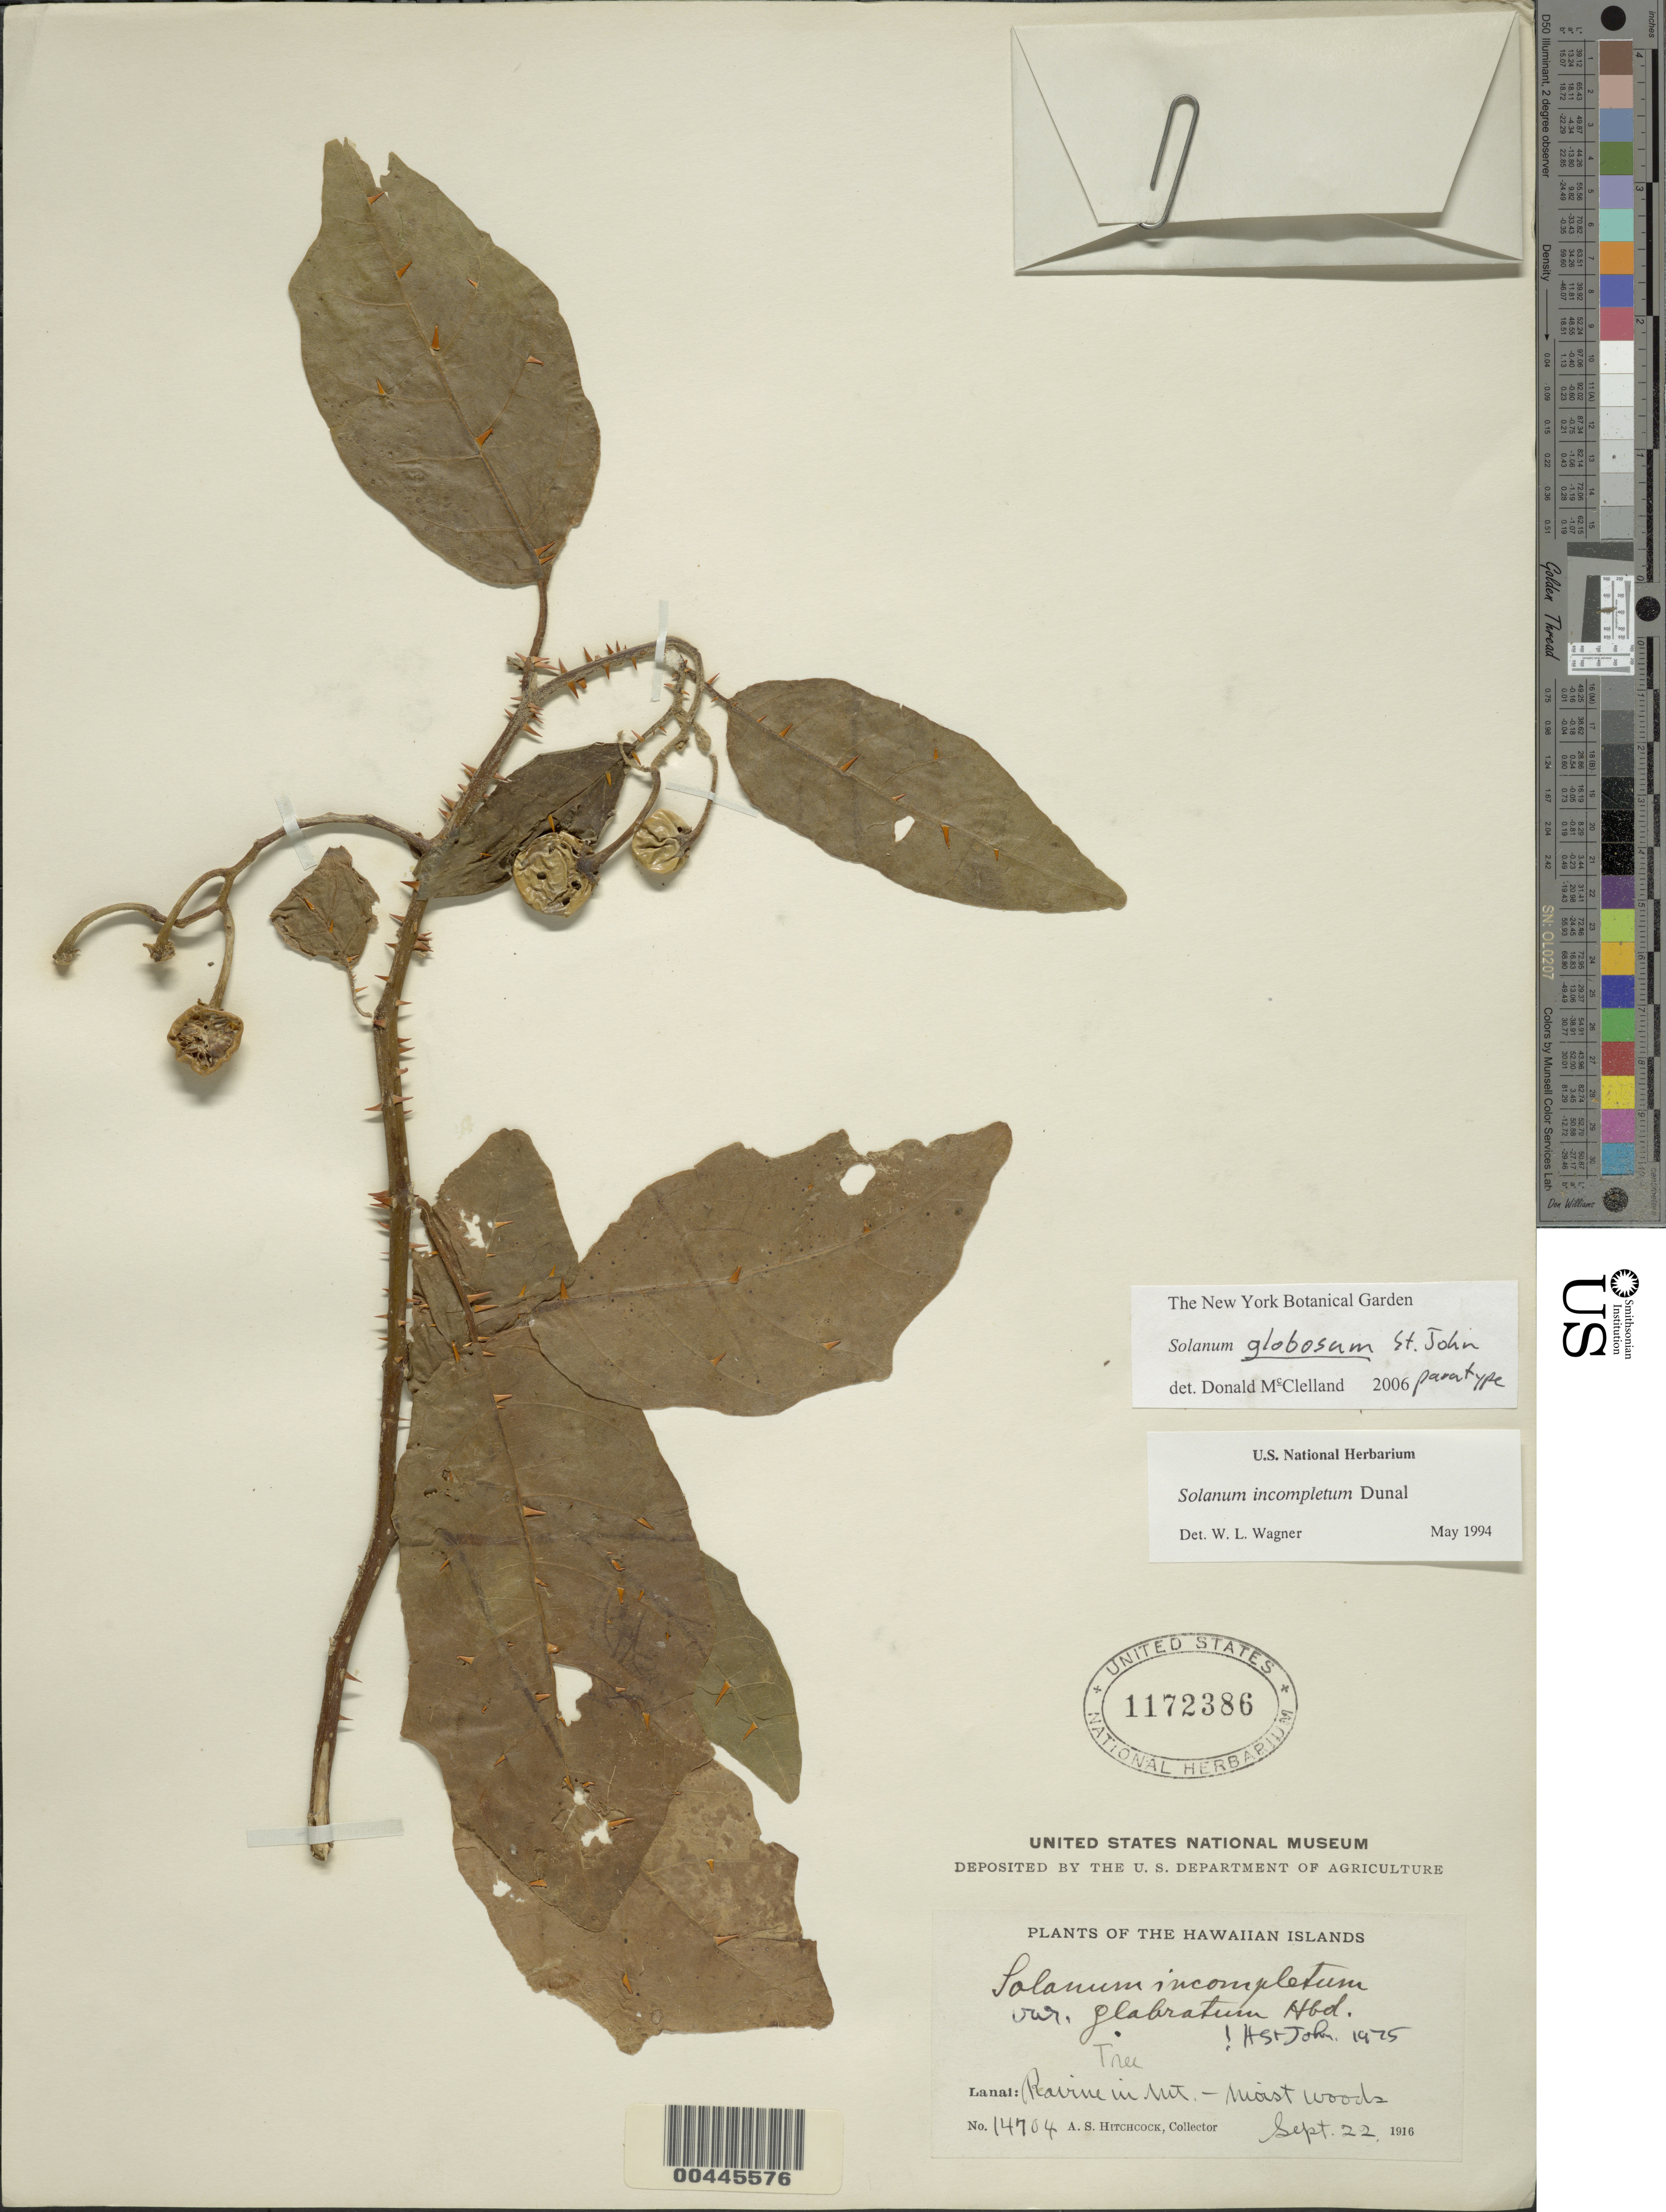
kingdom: Plantae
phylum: Tracheophyta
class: Magnoliopsida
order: Solanales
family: Solanaceae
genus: Solanum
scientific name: Solanum incompletum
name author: Dunal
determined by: Wagner, W. L., (BOT), Smithsonian Institution - National Museum of Natural History (UNITED STATES)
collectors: A. S. Hitchcock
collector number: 14704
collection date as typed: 22 Sep 1916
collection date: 1916-09-22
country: United States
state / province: Hawaii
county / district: Maui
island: Lana'i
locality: Ravine in mountain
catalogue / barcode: US 1172386